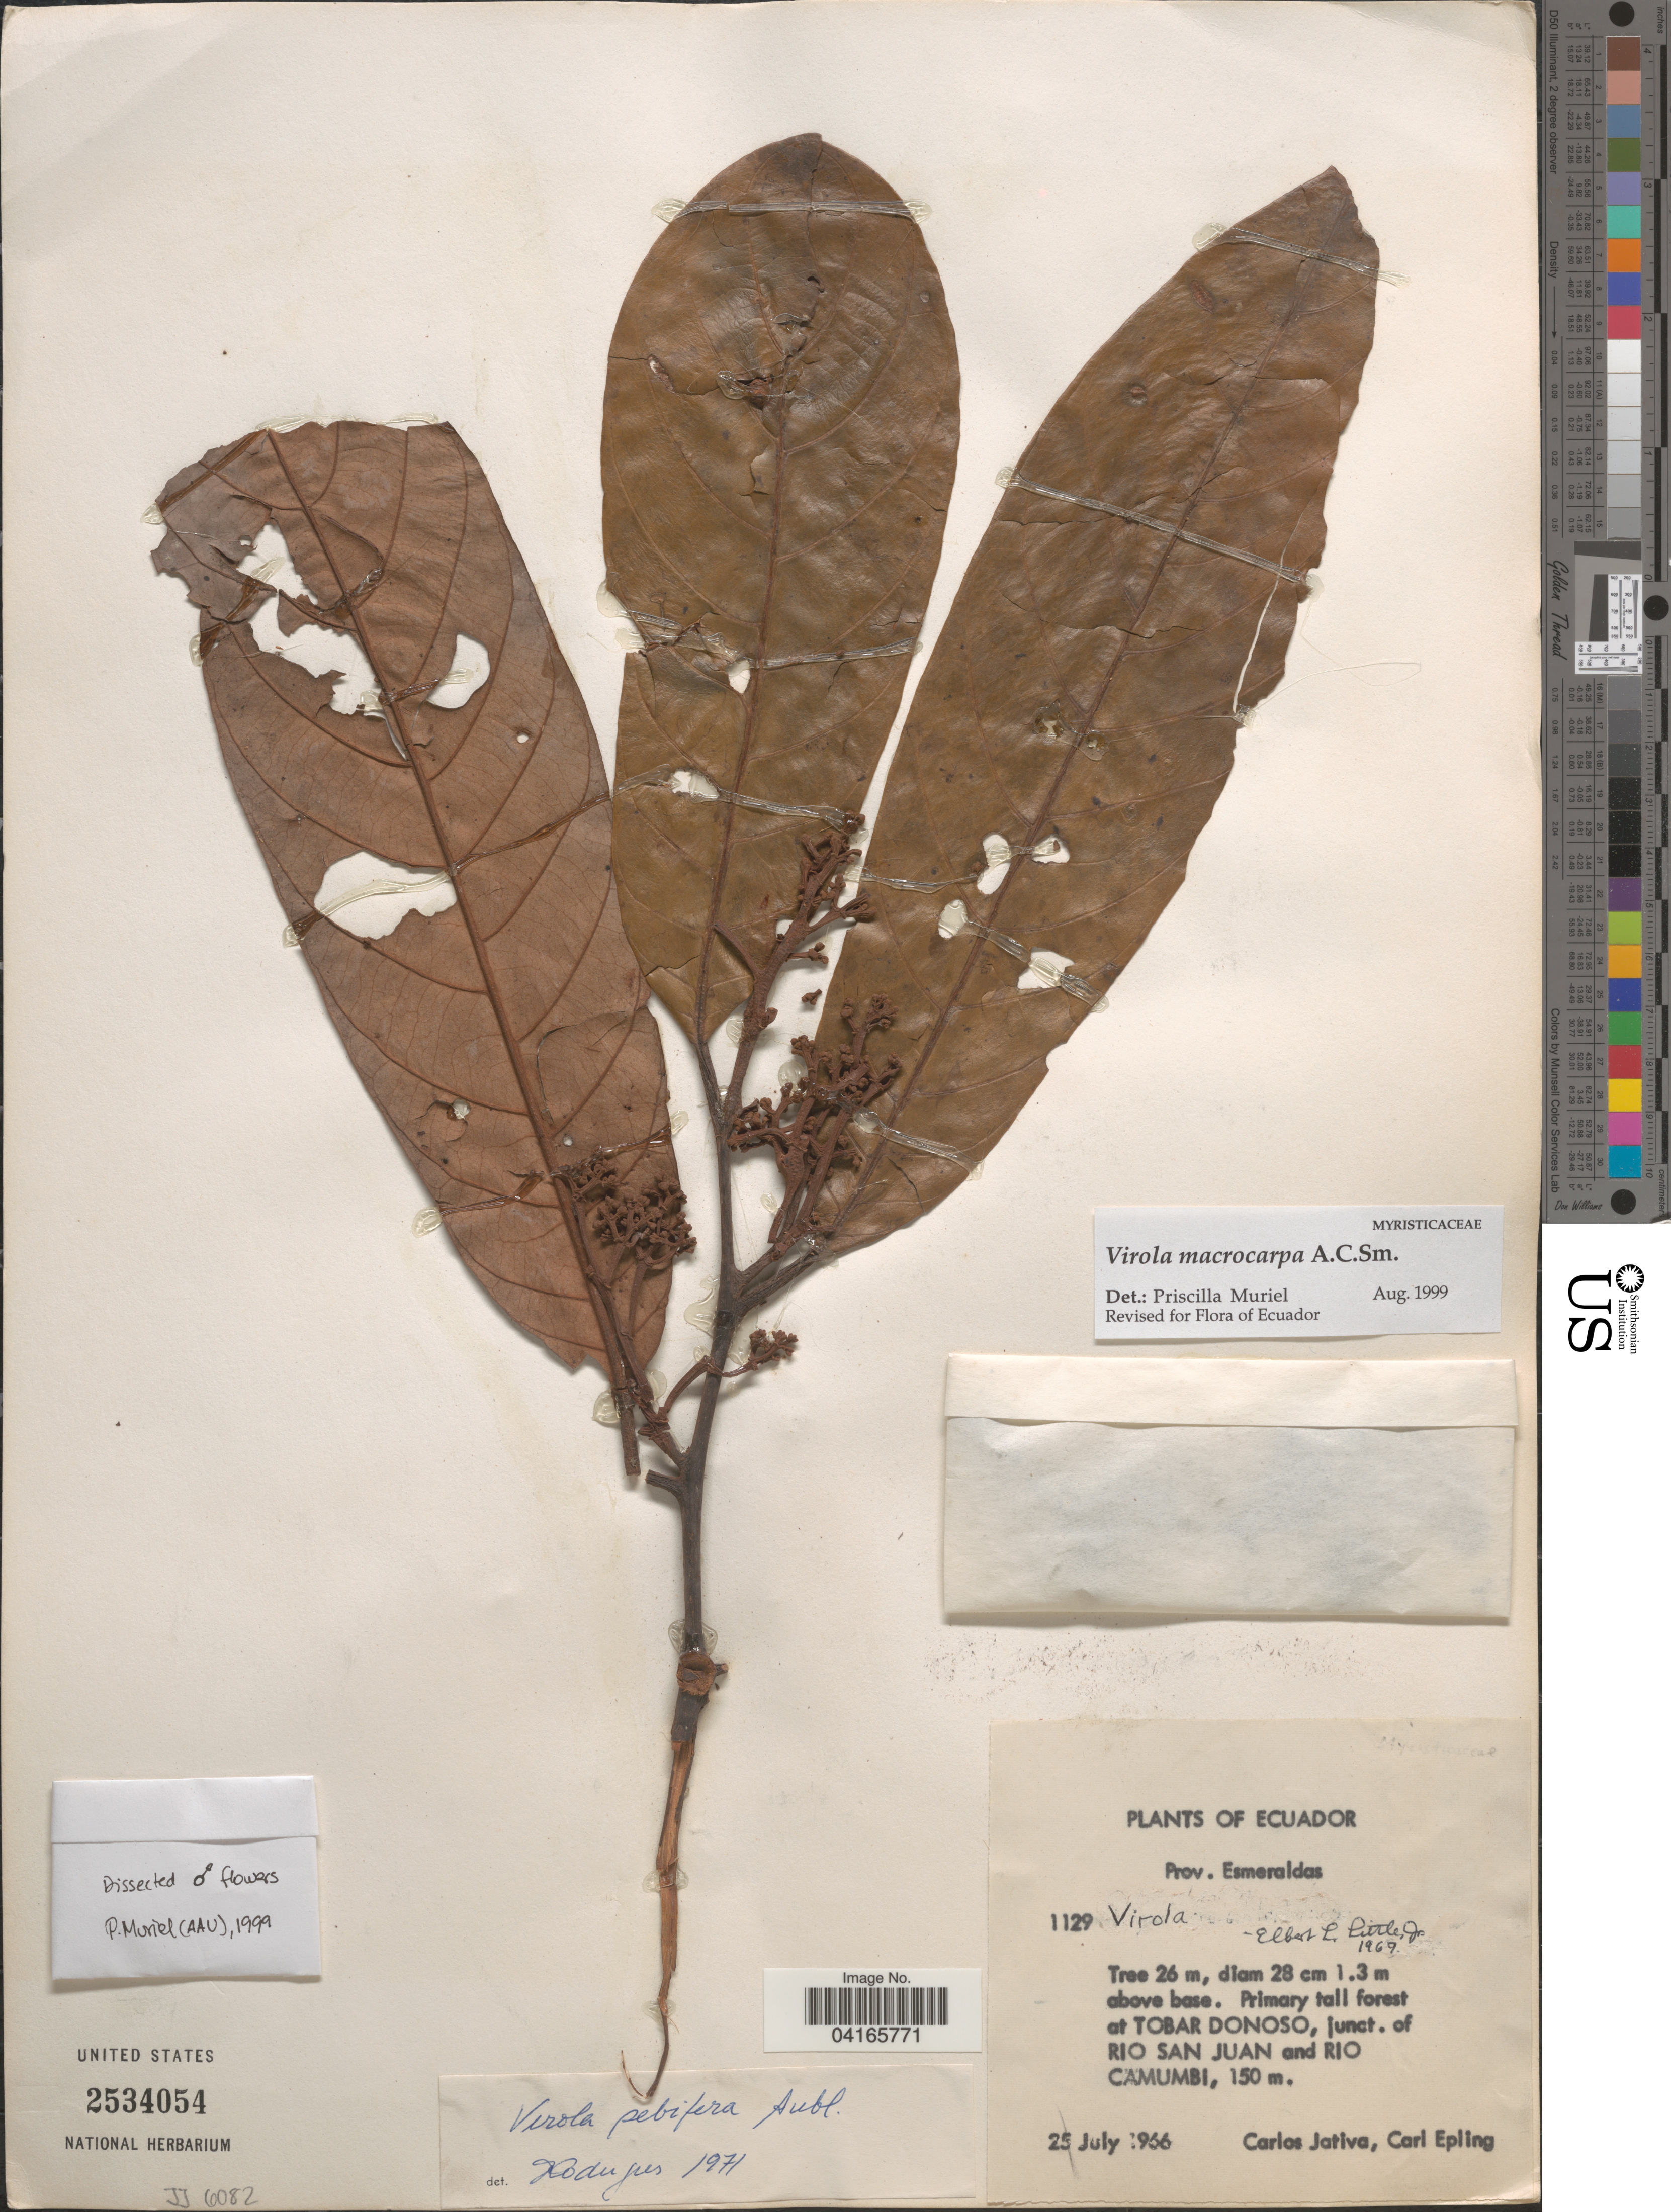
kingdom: Plantae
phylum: Tracheophyta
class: Magnoliopsida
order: Magnoliales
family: Myristicaceae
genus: Virola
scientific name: Virola macrocarpa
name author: A.C. Sm.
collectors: C. D. Játiva & C. C. Epling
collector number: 1129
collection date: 1966-07-25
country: Ecuador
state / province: Esmeraldas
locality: Tobar Donoso, junct. of Rio San Juan and Rio Camumbi.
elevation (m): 150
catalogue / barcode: US 2534054